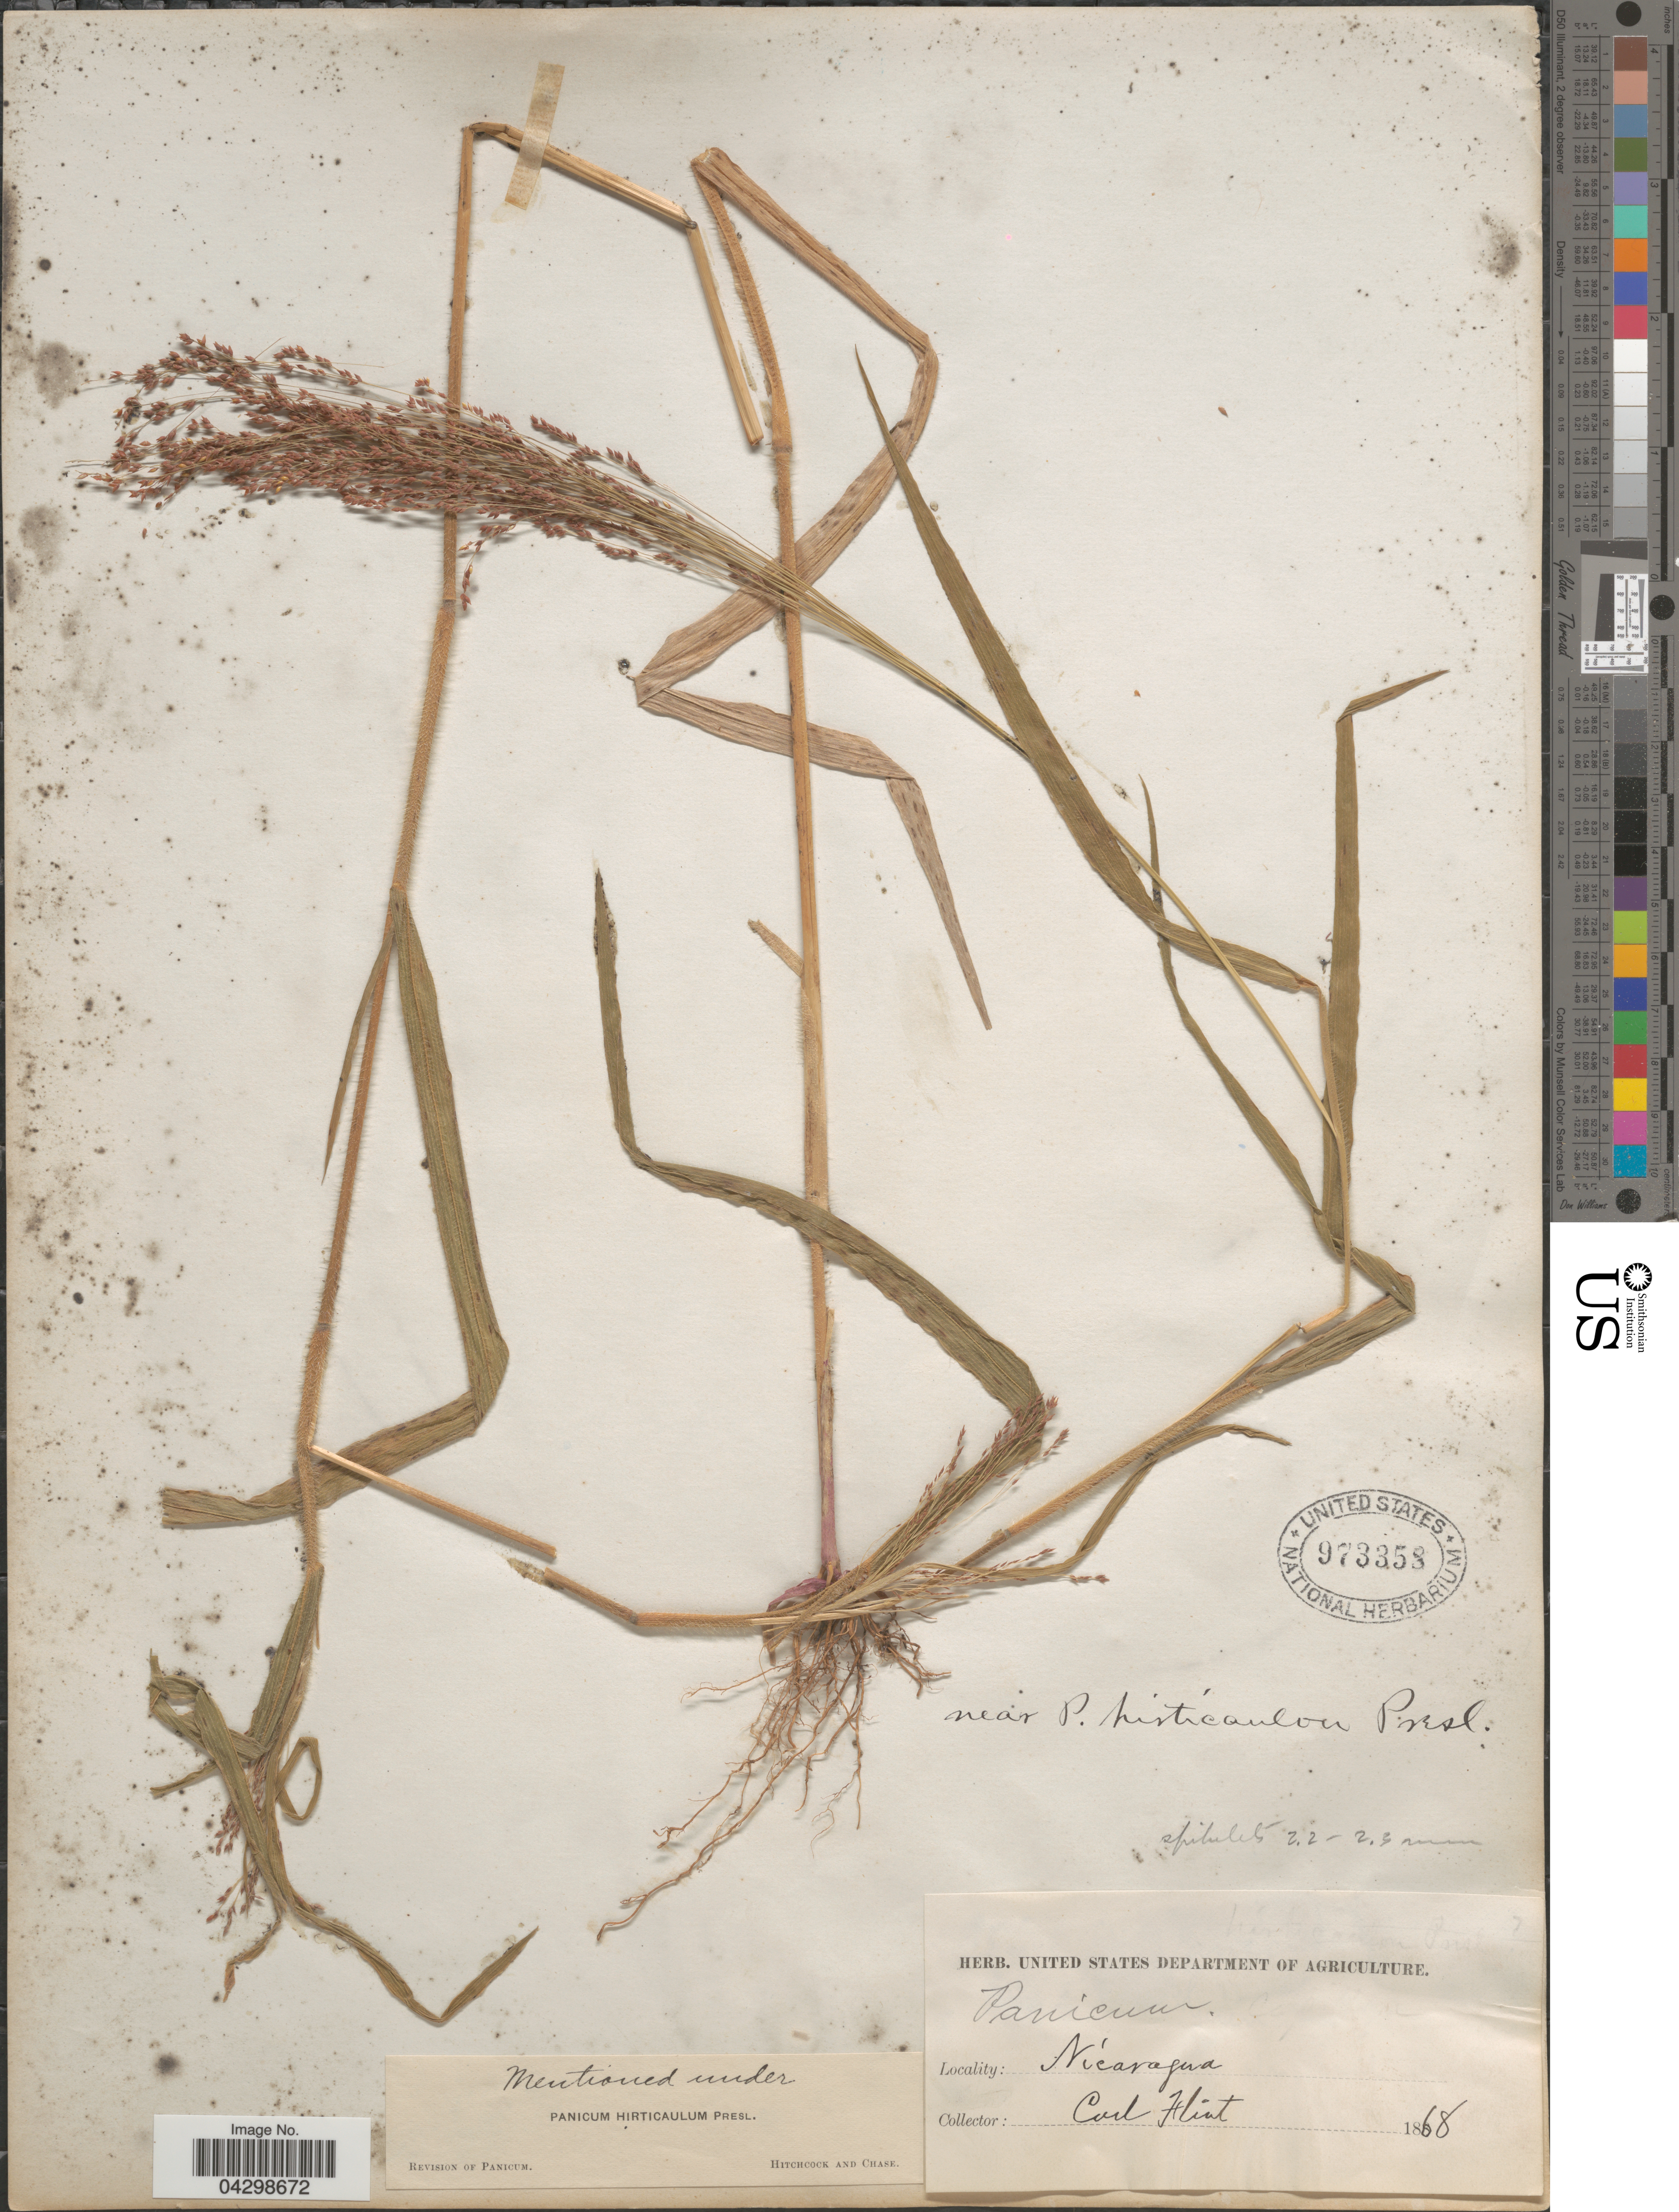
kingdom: Plantae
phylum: Tracheophyta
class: Liliopsida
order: Poales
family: Poaceae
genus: Panicum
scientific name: Panicum hirticaule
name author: J. Presl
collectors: C. Flint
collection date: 1868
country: Nicaragua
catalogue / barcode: US 973358